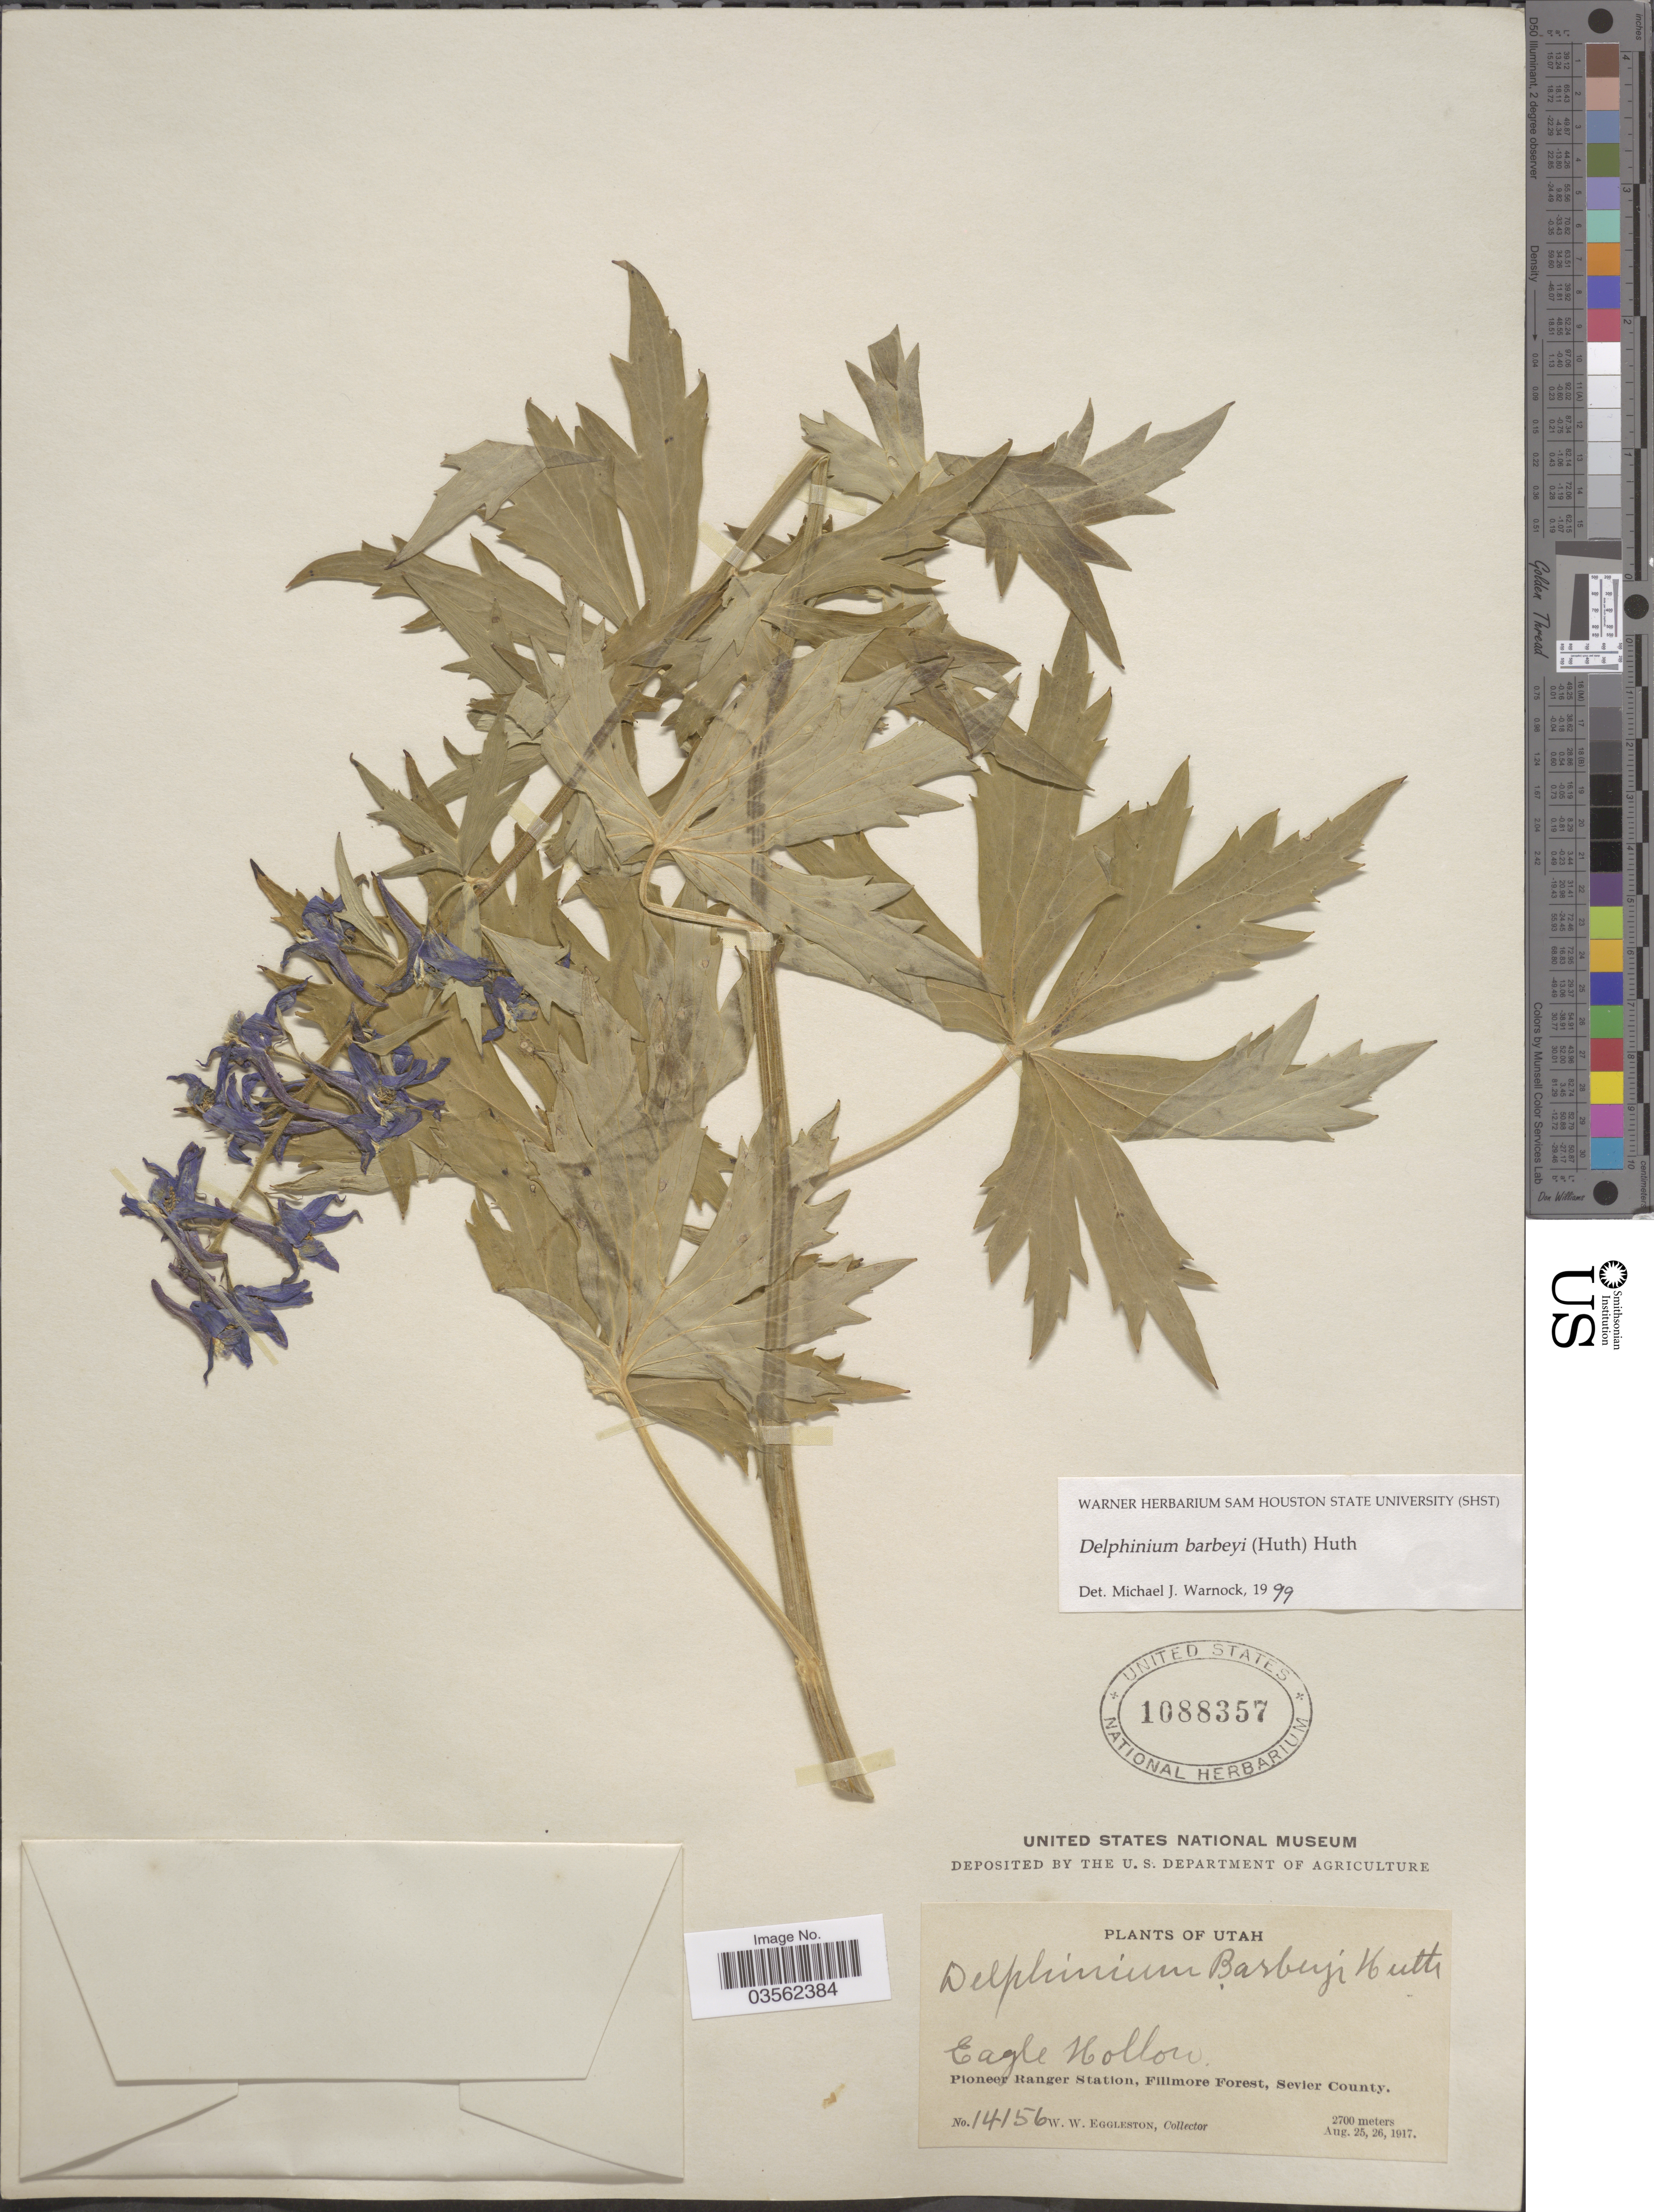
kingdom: Plantae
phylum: Tracheophyta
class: Magnoliopsida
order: Ranunculales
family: Ranunculaceae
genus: Delphinium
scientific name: Delphinium barbeyi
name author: (Huth) Huth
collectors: W. W. Eggleston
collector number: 14156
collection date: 1917-08-25/1917-08-26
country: United States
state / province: Utah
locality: Eagle Hollow. Pioneer Ranger Station, Fillmore Forest, Sevier County.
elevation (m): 2700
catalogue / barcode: US 1088357